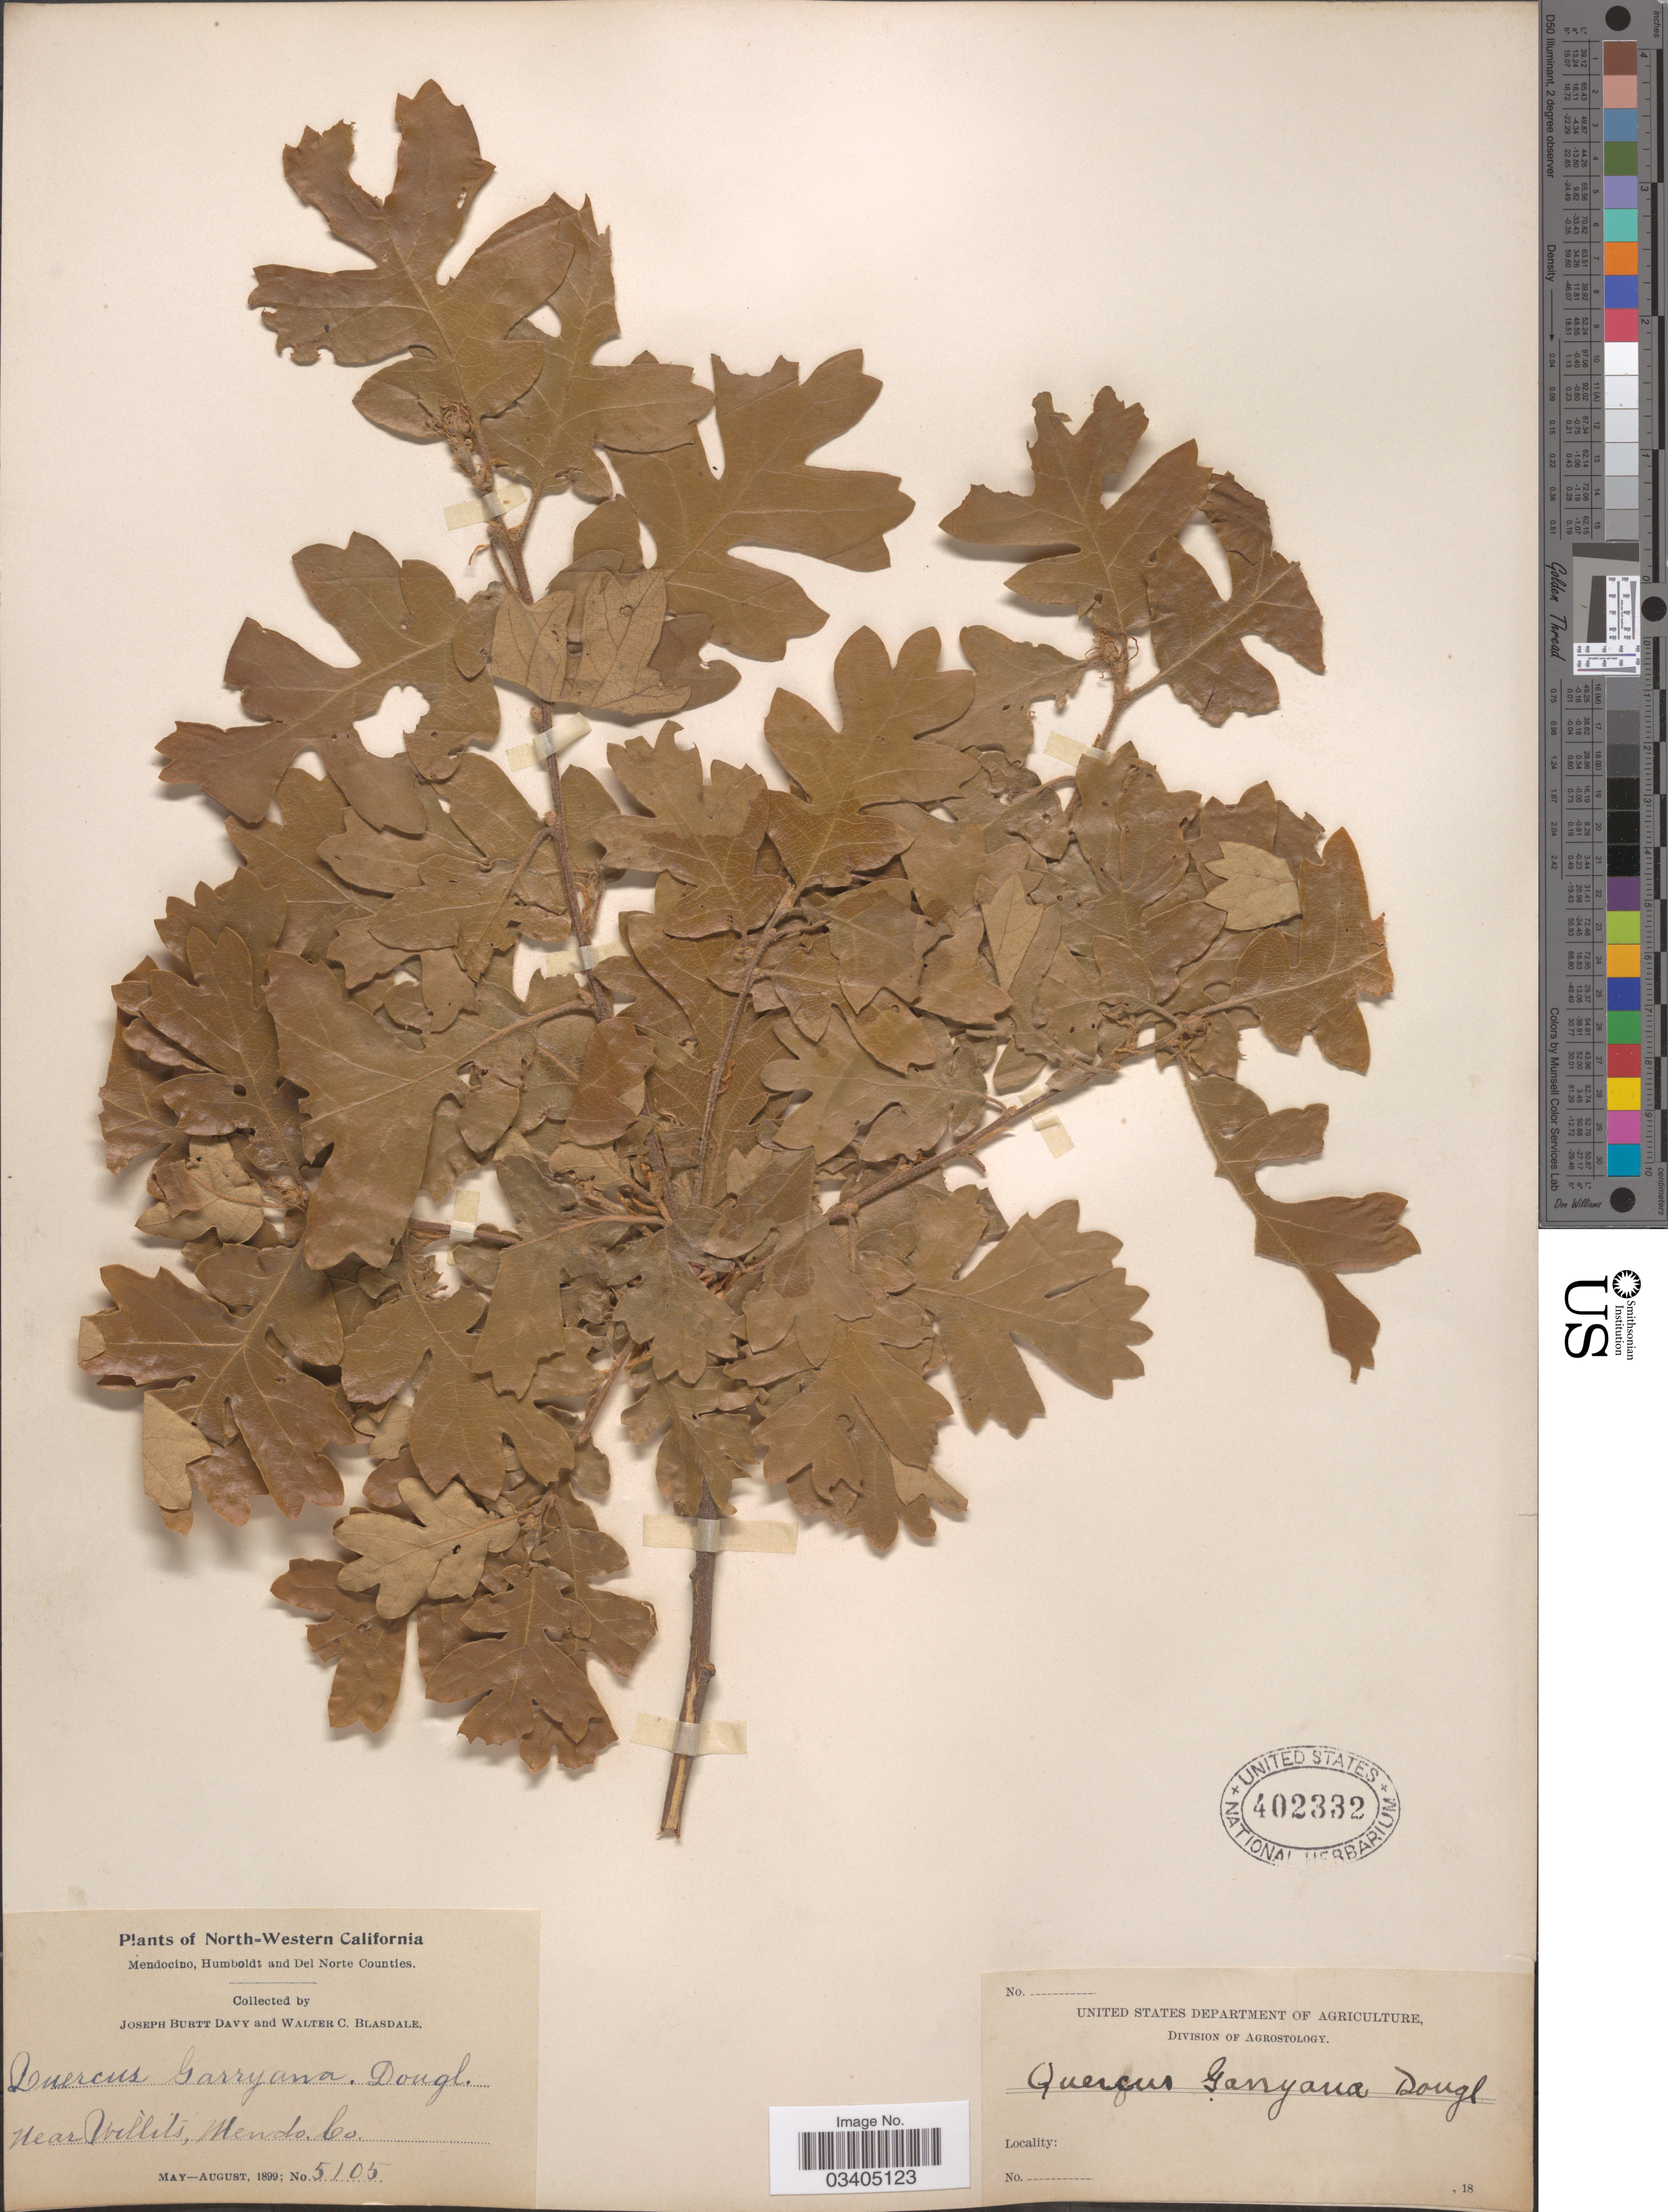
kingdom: Plantae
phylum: Tracheophyta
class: Magnoliopsida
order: Fagales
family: Fagaceae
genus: Quercus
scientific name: Quercus garryana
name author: Douglas ex Hook.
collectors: J. Burtt Davy & W. Blasdale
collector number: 5105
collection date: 1899-05/1899-08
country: United States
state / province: California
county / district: Mendocino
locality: North-Western California. Near Willits, Mendocino Co.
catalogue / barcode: US 402332